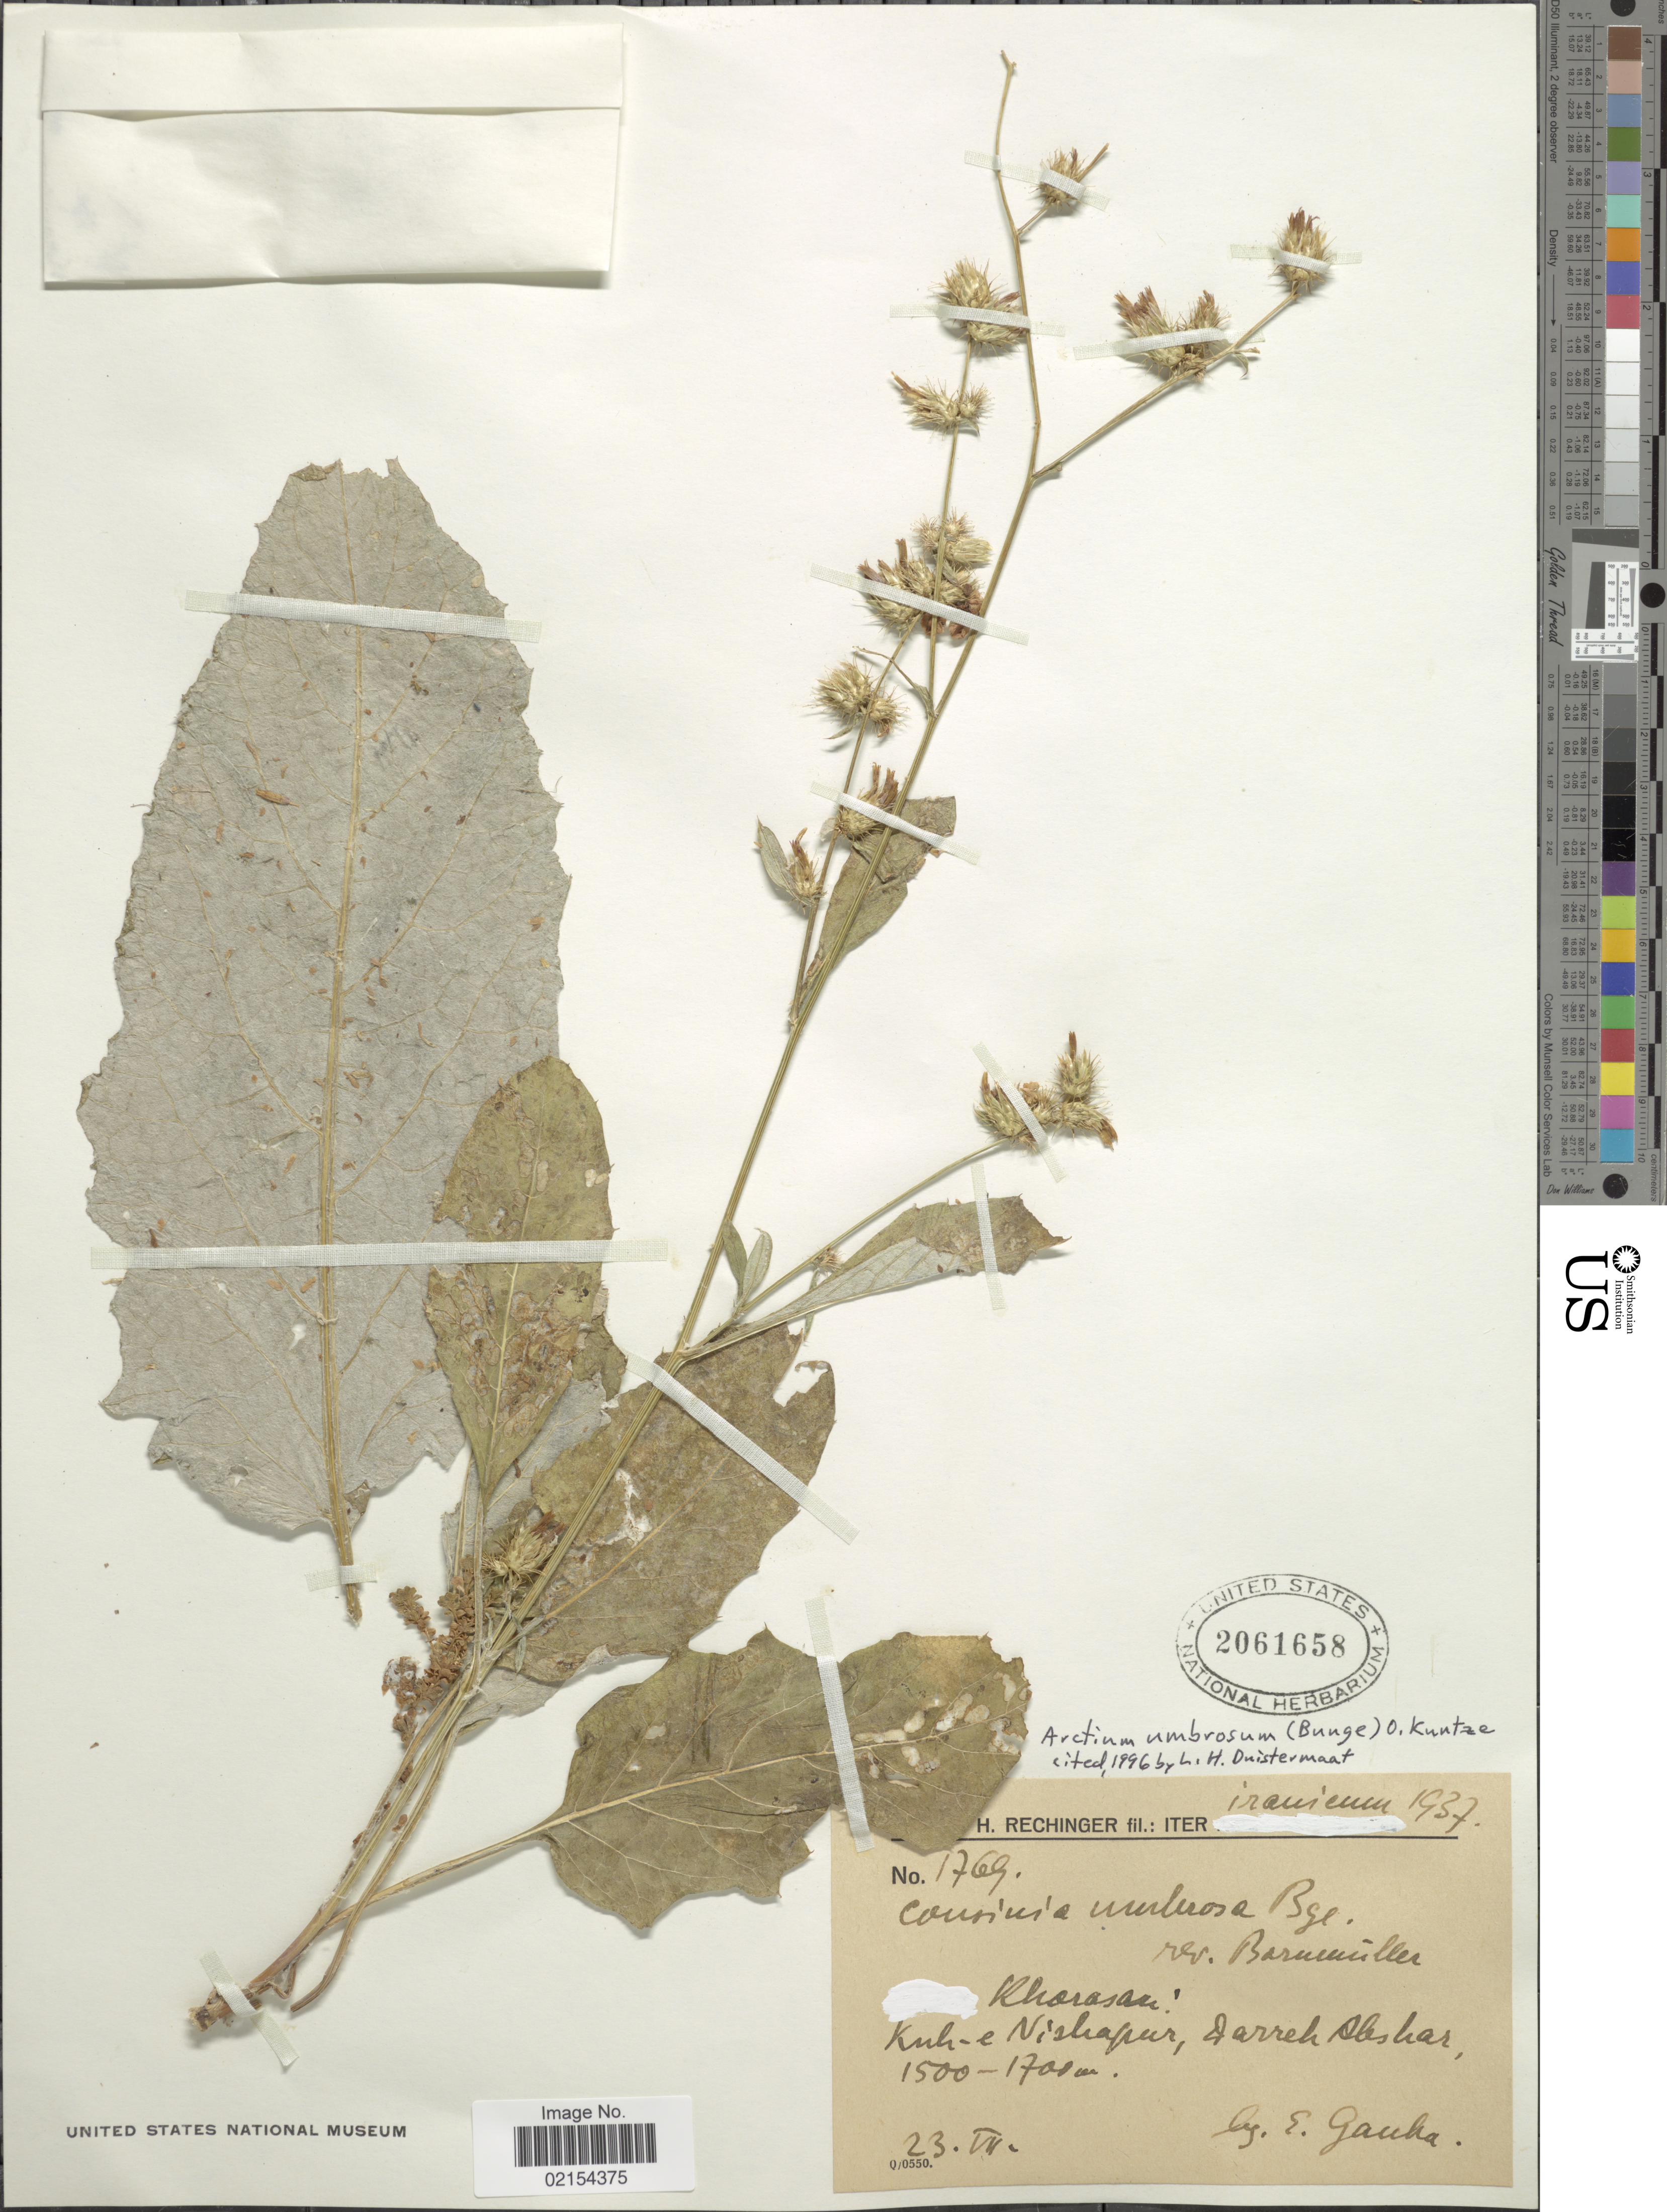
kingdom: Plantae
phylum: Tracheophyta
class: Magnoliopsida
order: Asterales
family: Asteraceae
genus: Cousinia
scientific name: Cousinia umbrosa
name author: Bunge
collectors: K. H. Rechinger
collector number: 1769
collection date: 1937-07-23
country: Iran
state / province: Khorasan [obsolete]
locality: Khorasan: Kuh-e Nishaper, Darreh Osbhar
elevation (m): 1500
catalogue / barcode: US 2061658